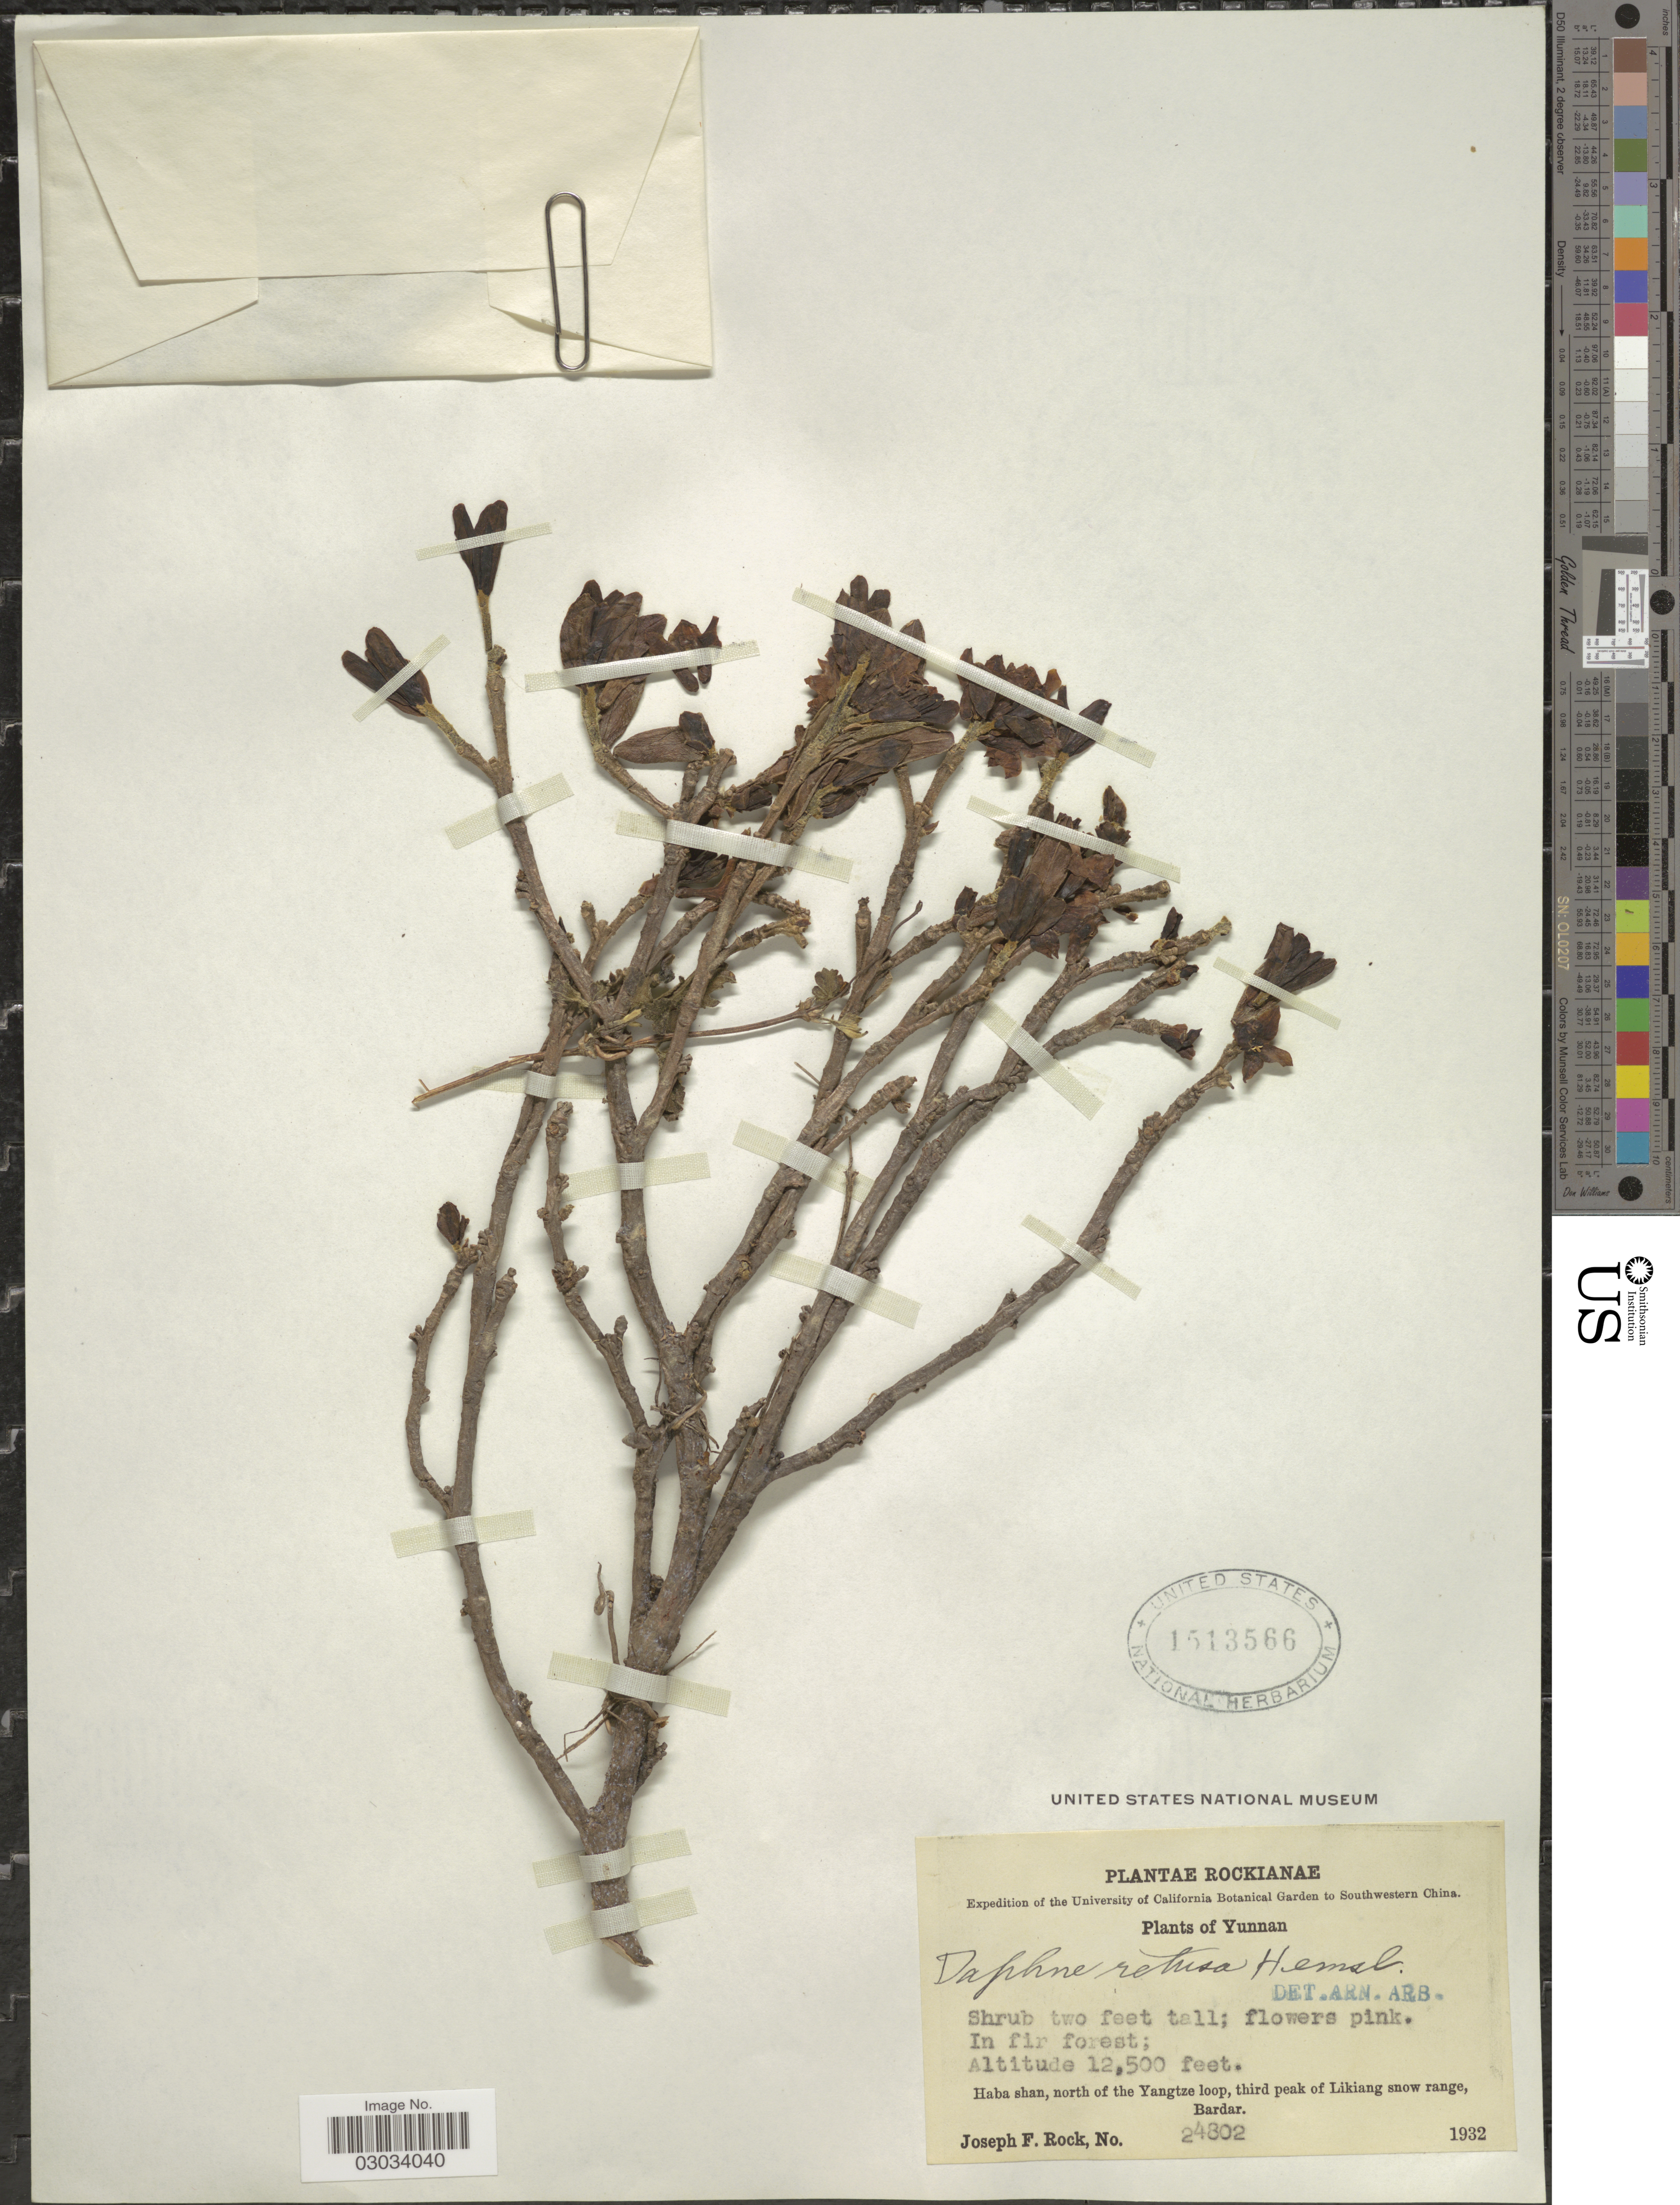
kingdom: Plantae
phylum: Tracheophyta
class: Magnoliopsida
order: Malvales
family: Thymelaeaceae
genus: Daphne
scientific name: Daphne retusa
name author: Hemsl.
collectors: J. F. Rock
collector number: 24802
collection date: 1932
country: China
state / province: Yunnan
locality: Haba shan, north of the Yangtze loop, third peak of Likiang snow range, Bardar.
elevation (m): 3810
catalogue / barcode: US 113566